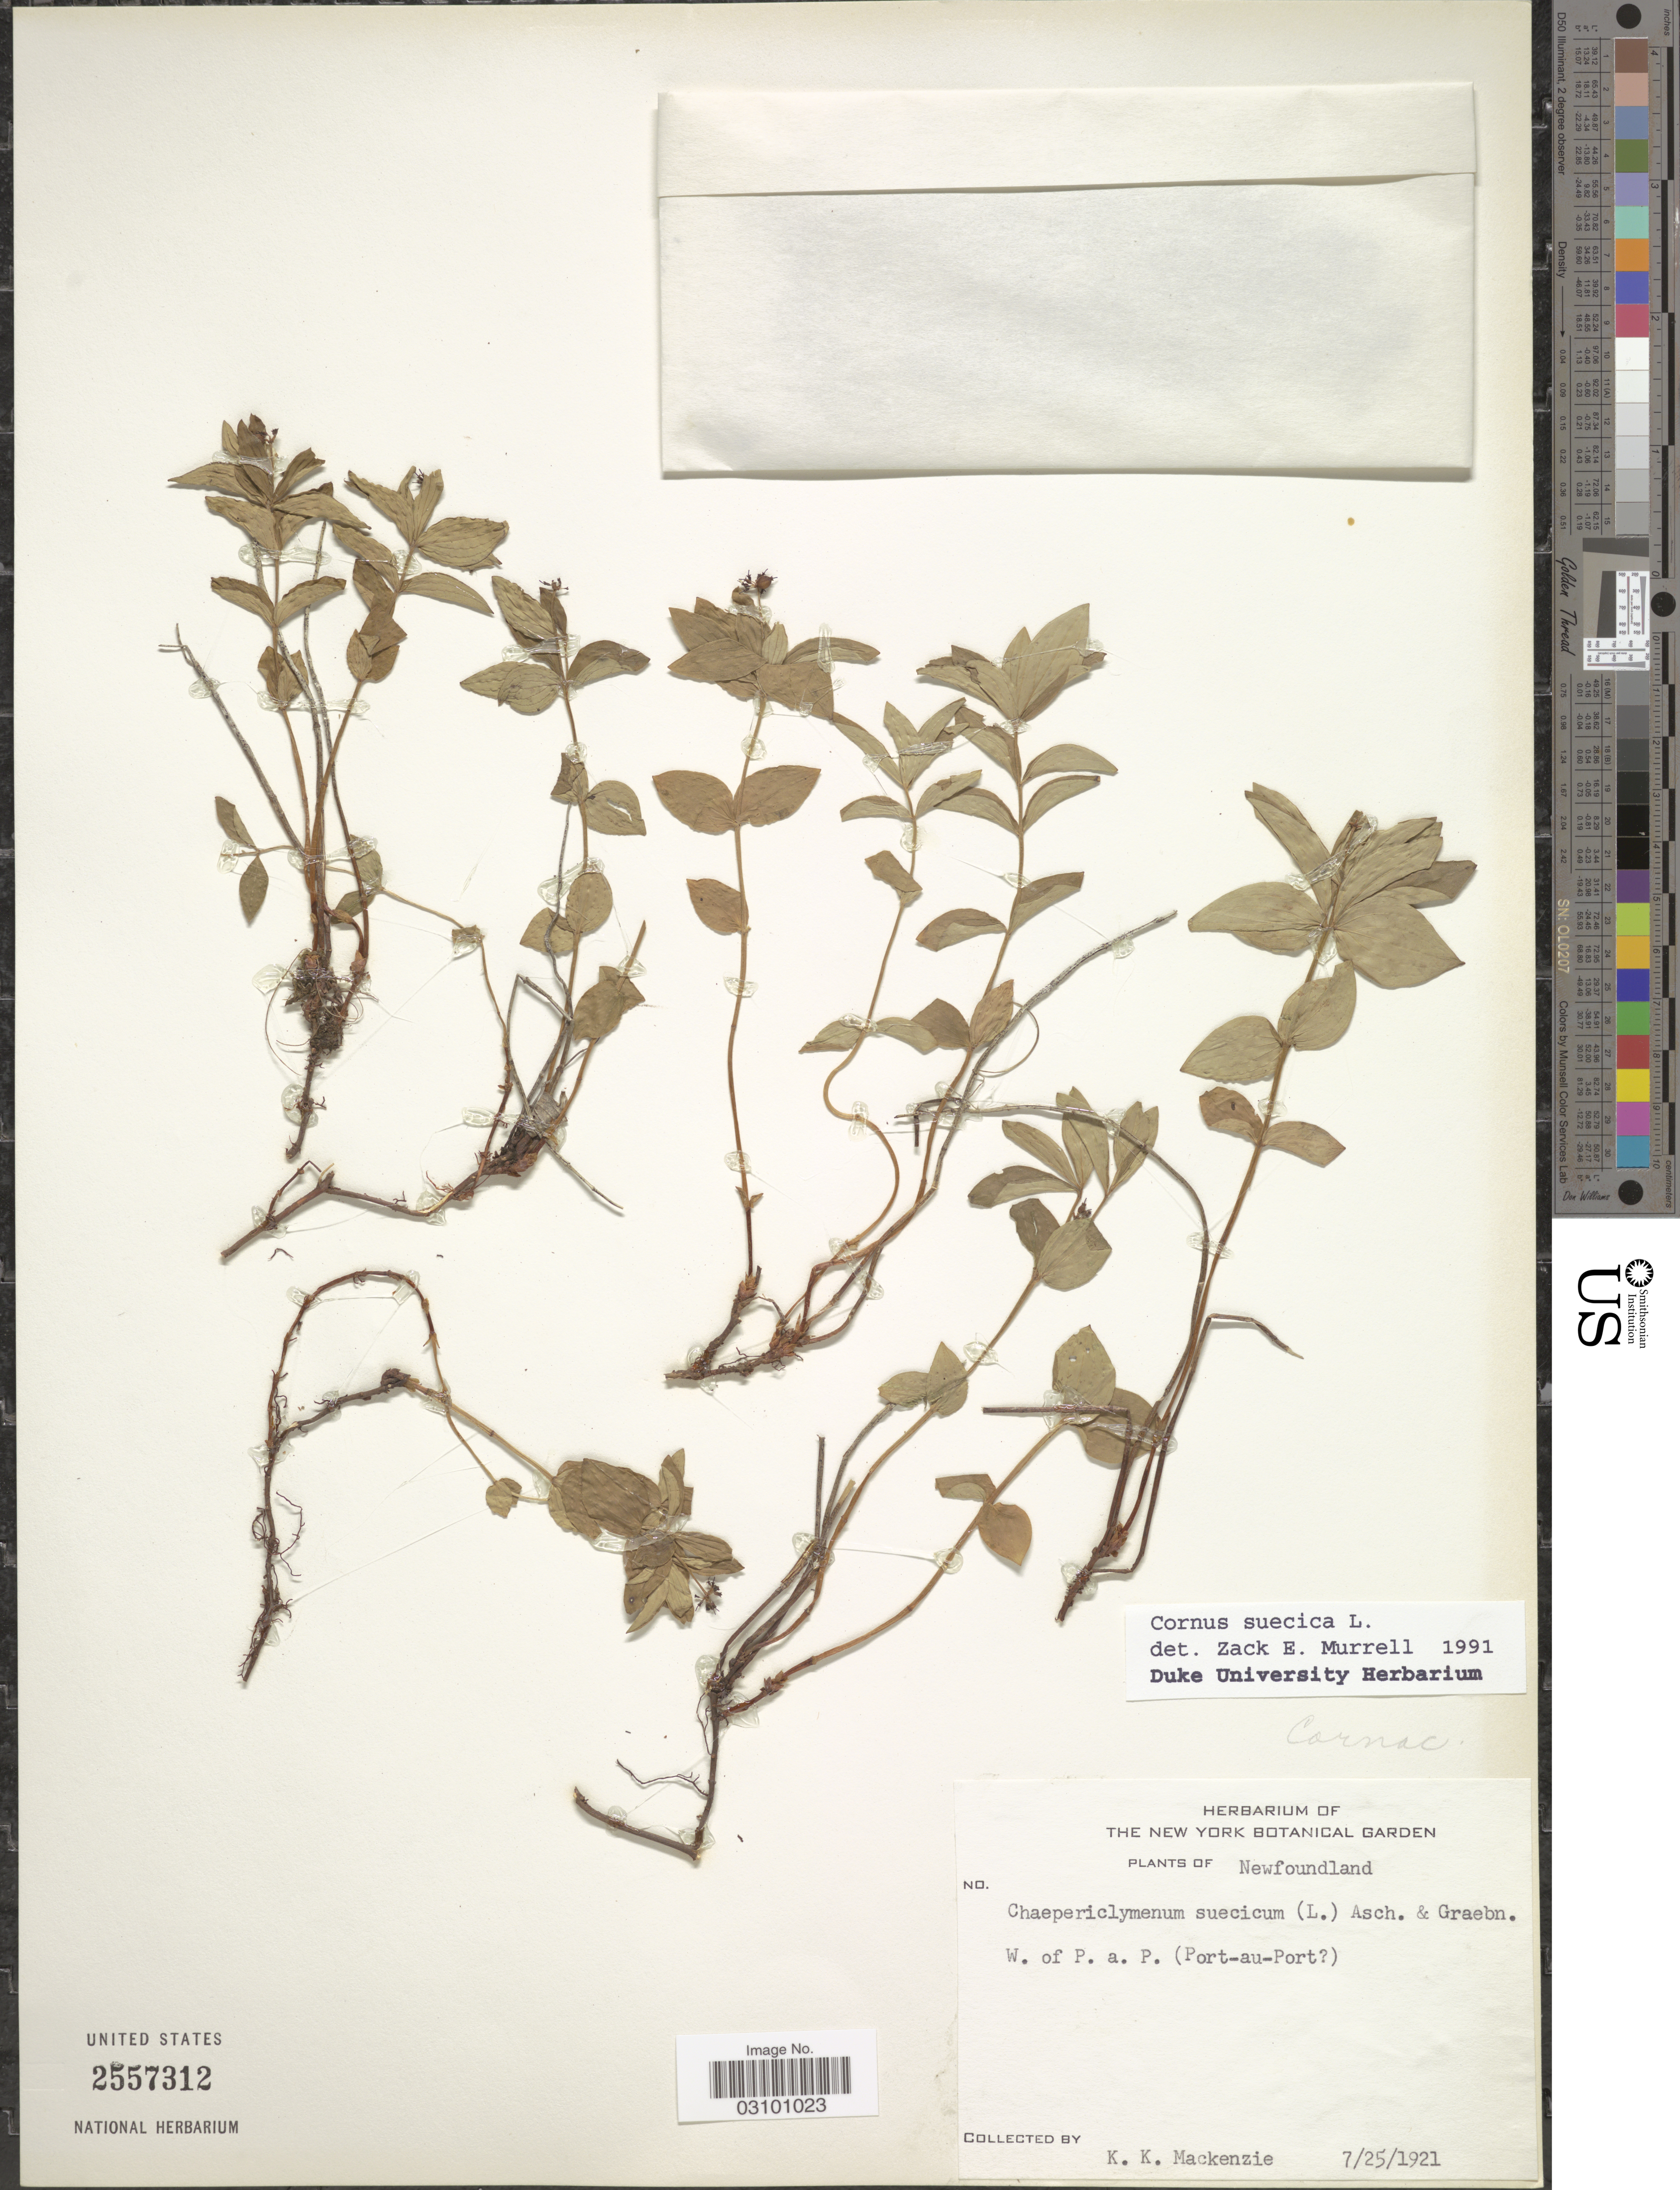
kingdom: Plantae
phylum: Tracheophyta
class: Magnoliopsida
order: Cornales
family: Cornaceae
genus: Cornus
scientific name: Cornus suecica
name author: L.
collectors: K. K. Mackenzie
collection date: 1921-07-25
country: Canada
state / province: Newfoundland and Labrador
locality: W. of P. a. P. (Port-au-Port [unsure placement]).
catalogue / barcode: US 2557312